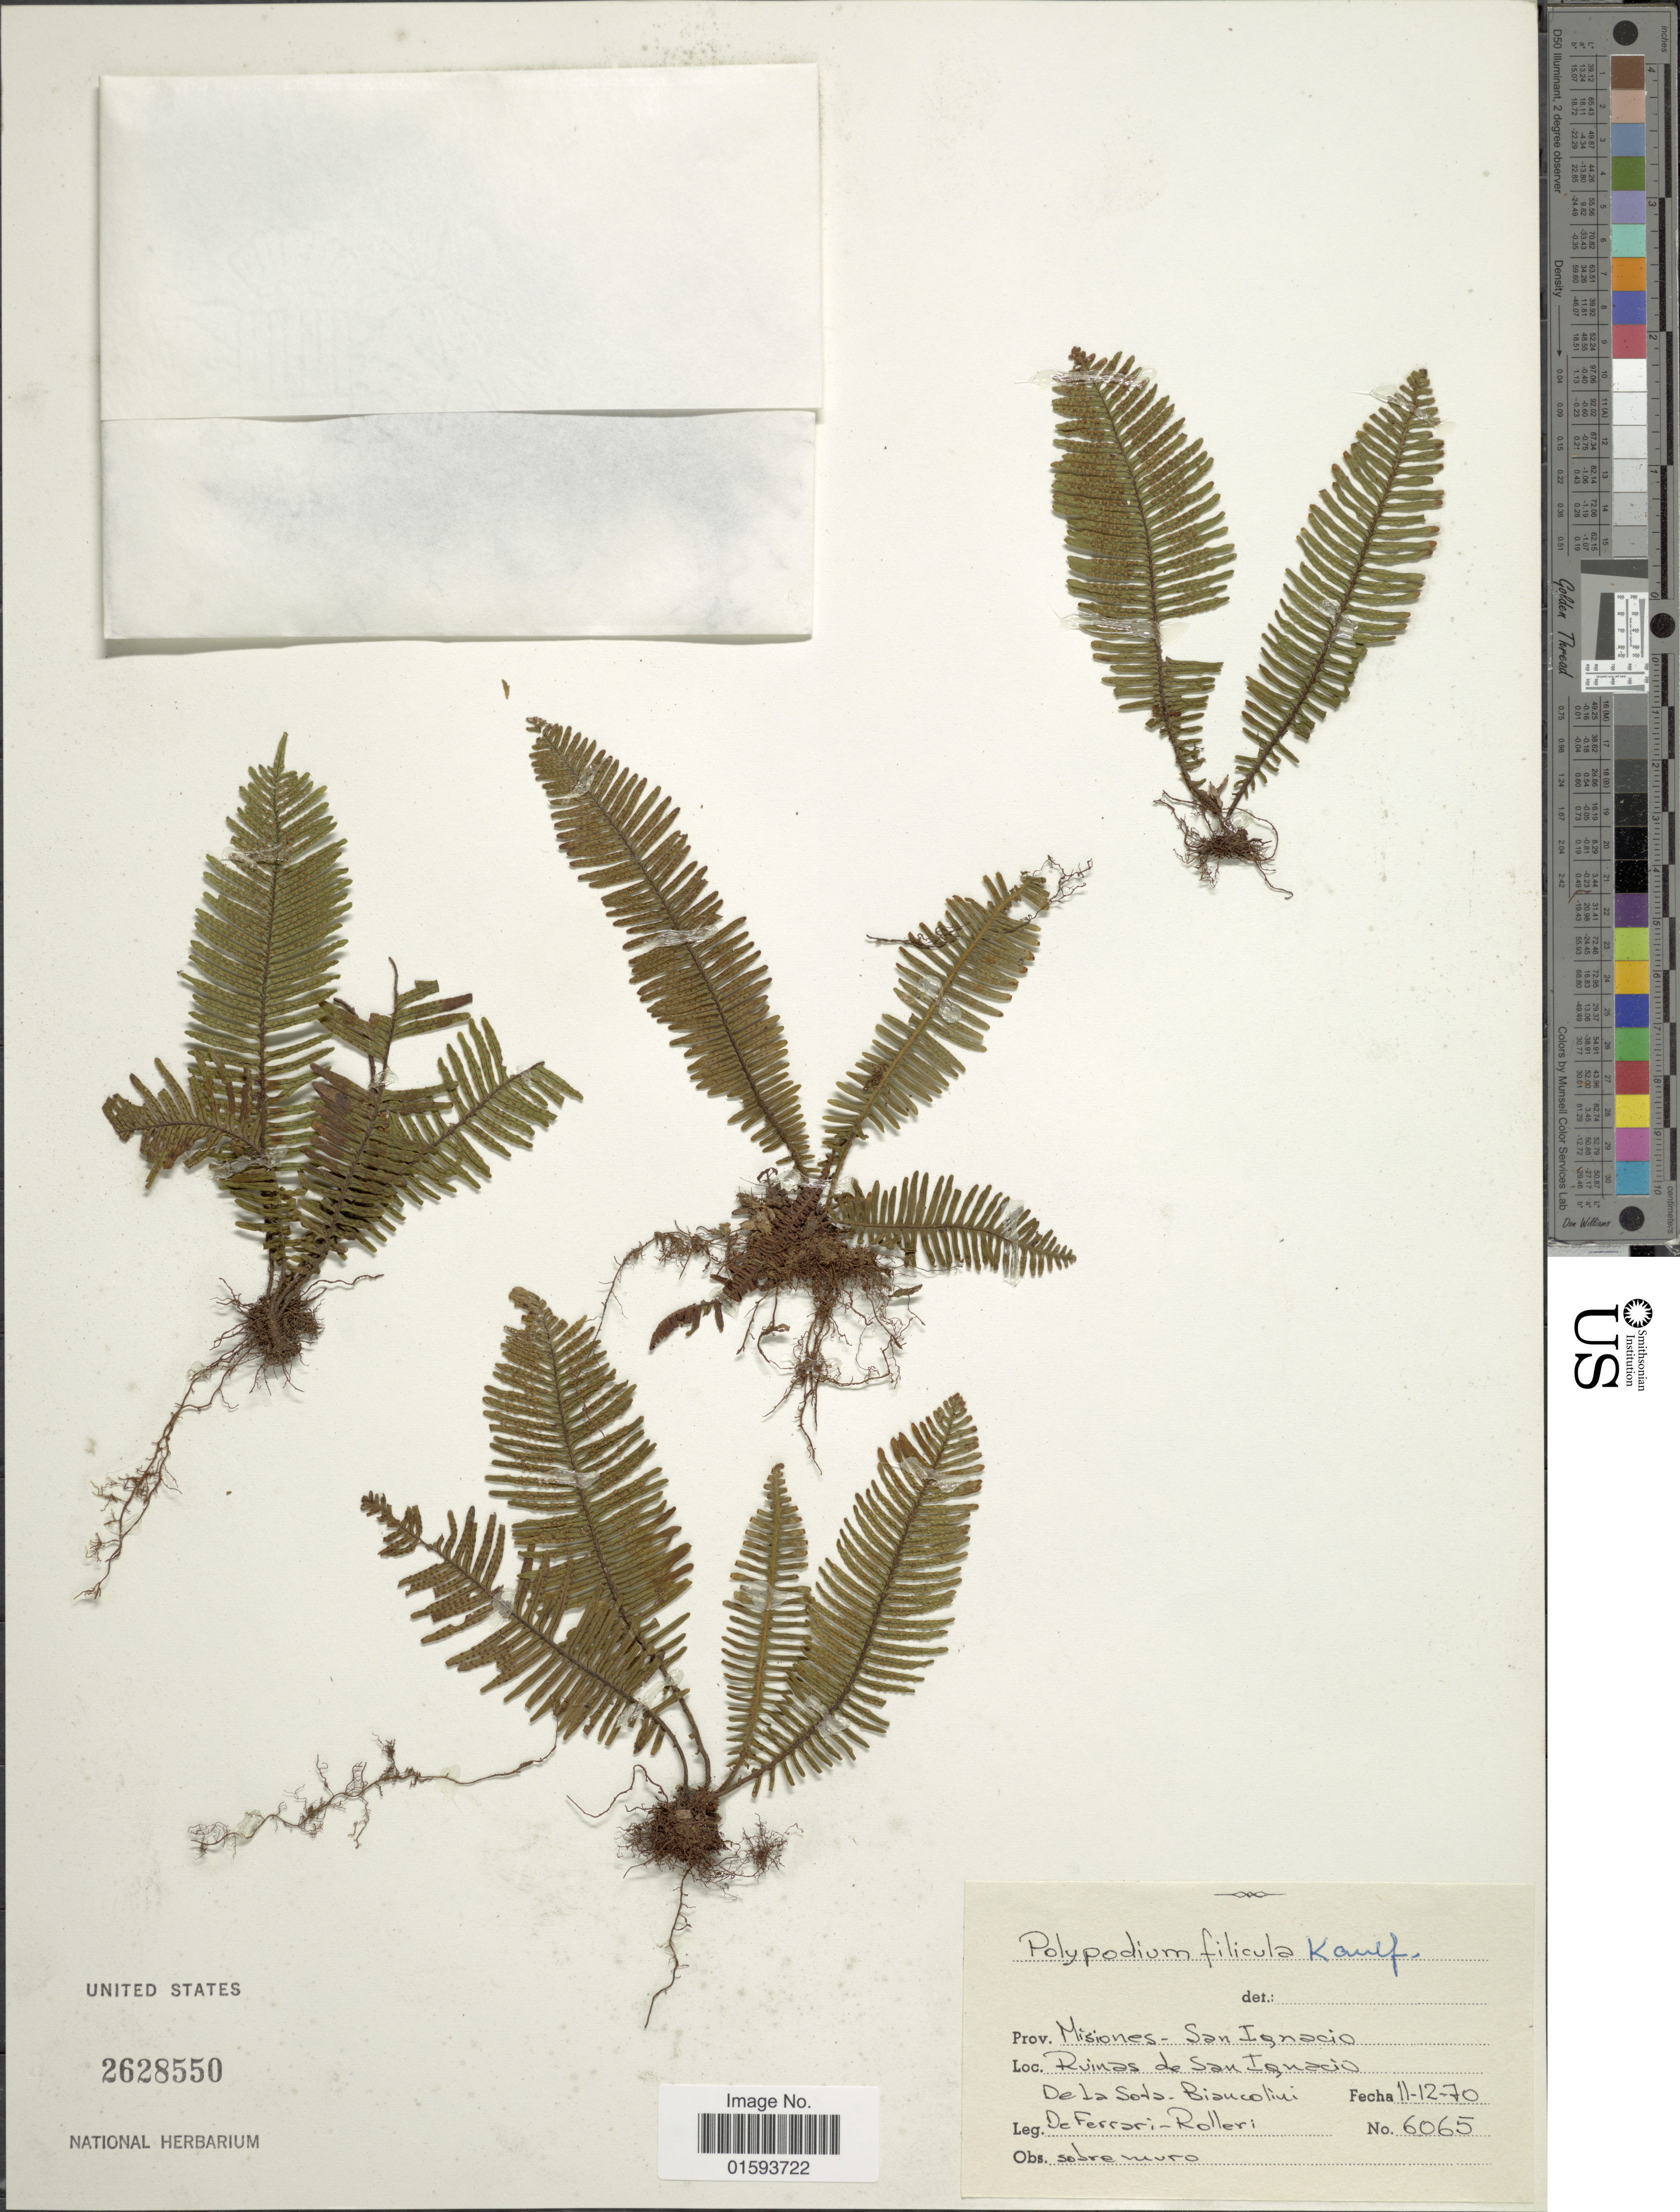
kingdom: Plantae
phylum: Tracheophyta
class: Polypodiopsida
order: Polypodiales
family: Polypodiaceae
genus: Pecluma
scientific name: Pecluma filicula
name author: (Kaulf.) M.G. Price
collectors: de la Sota, Biancolini, De Ferrari & Rolleri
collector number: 6065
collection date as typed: Transcribed d/m/y: 11/12/70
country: Argentina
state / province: Misiones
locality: Prov. Misiones- San Ignacio, Ruinas de San Ignacio.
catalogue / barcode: US 2628550